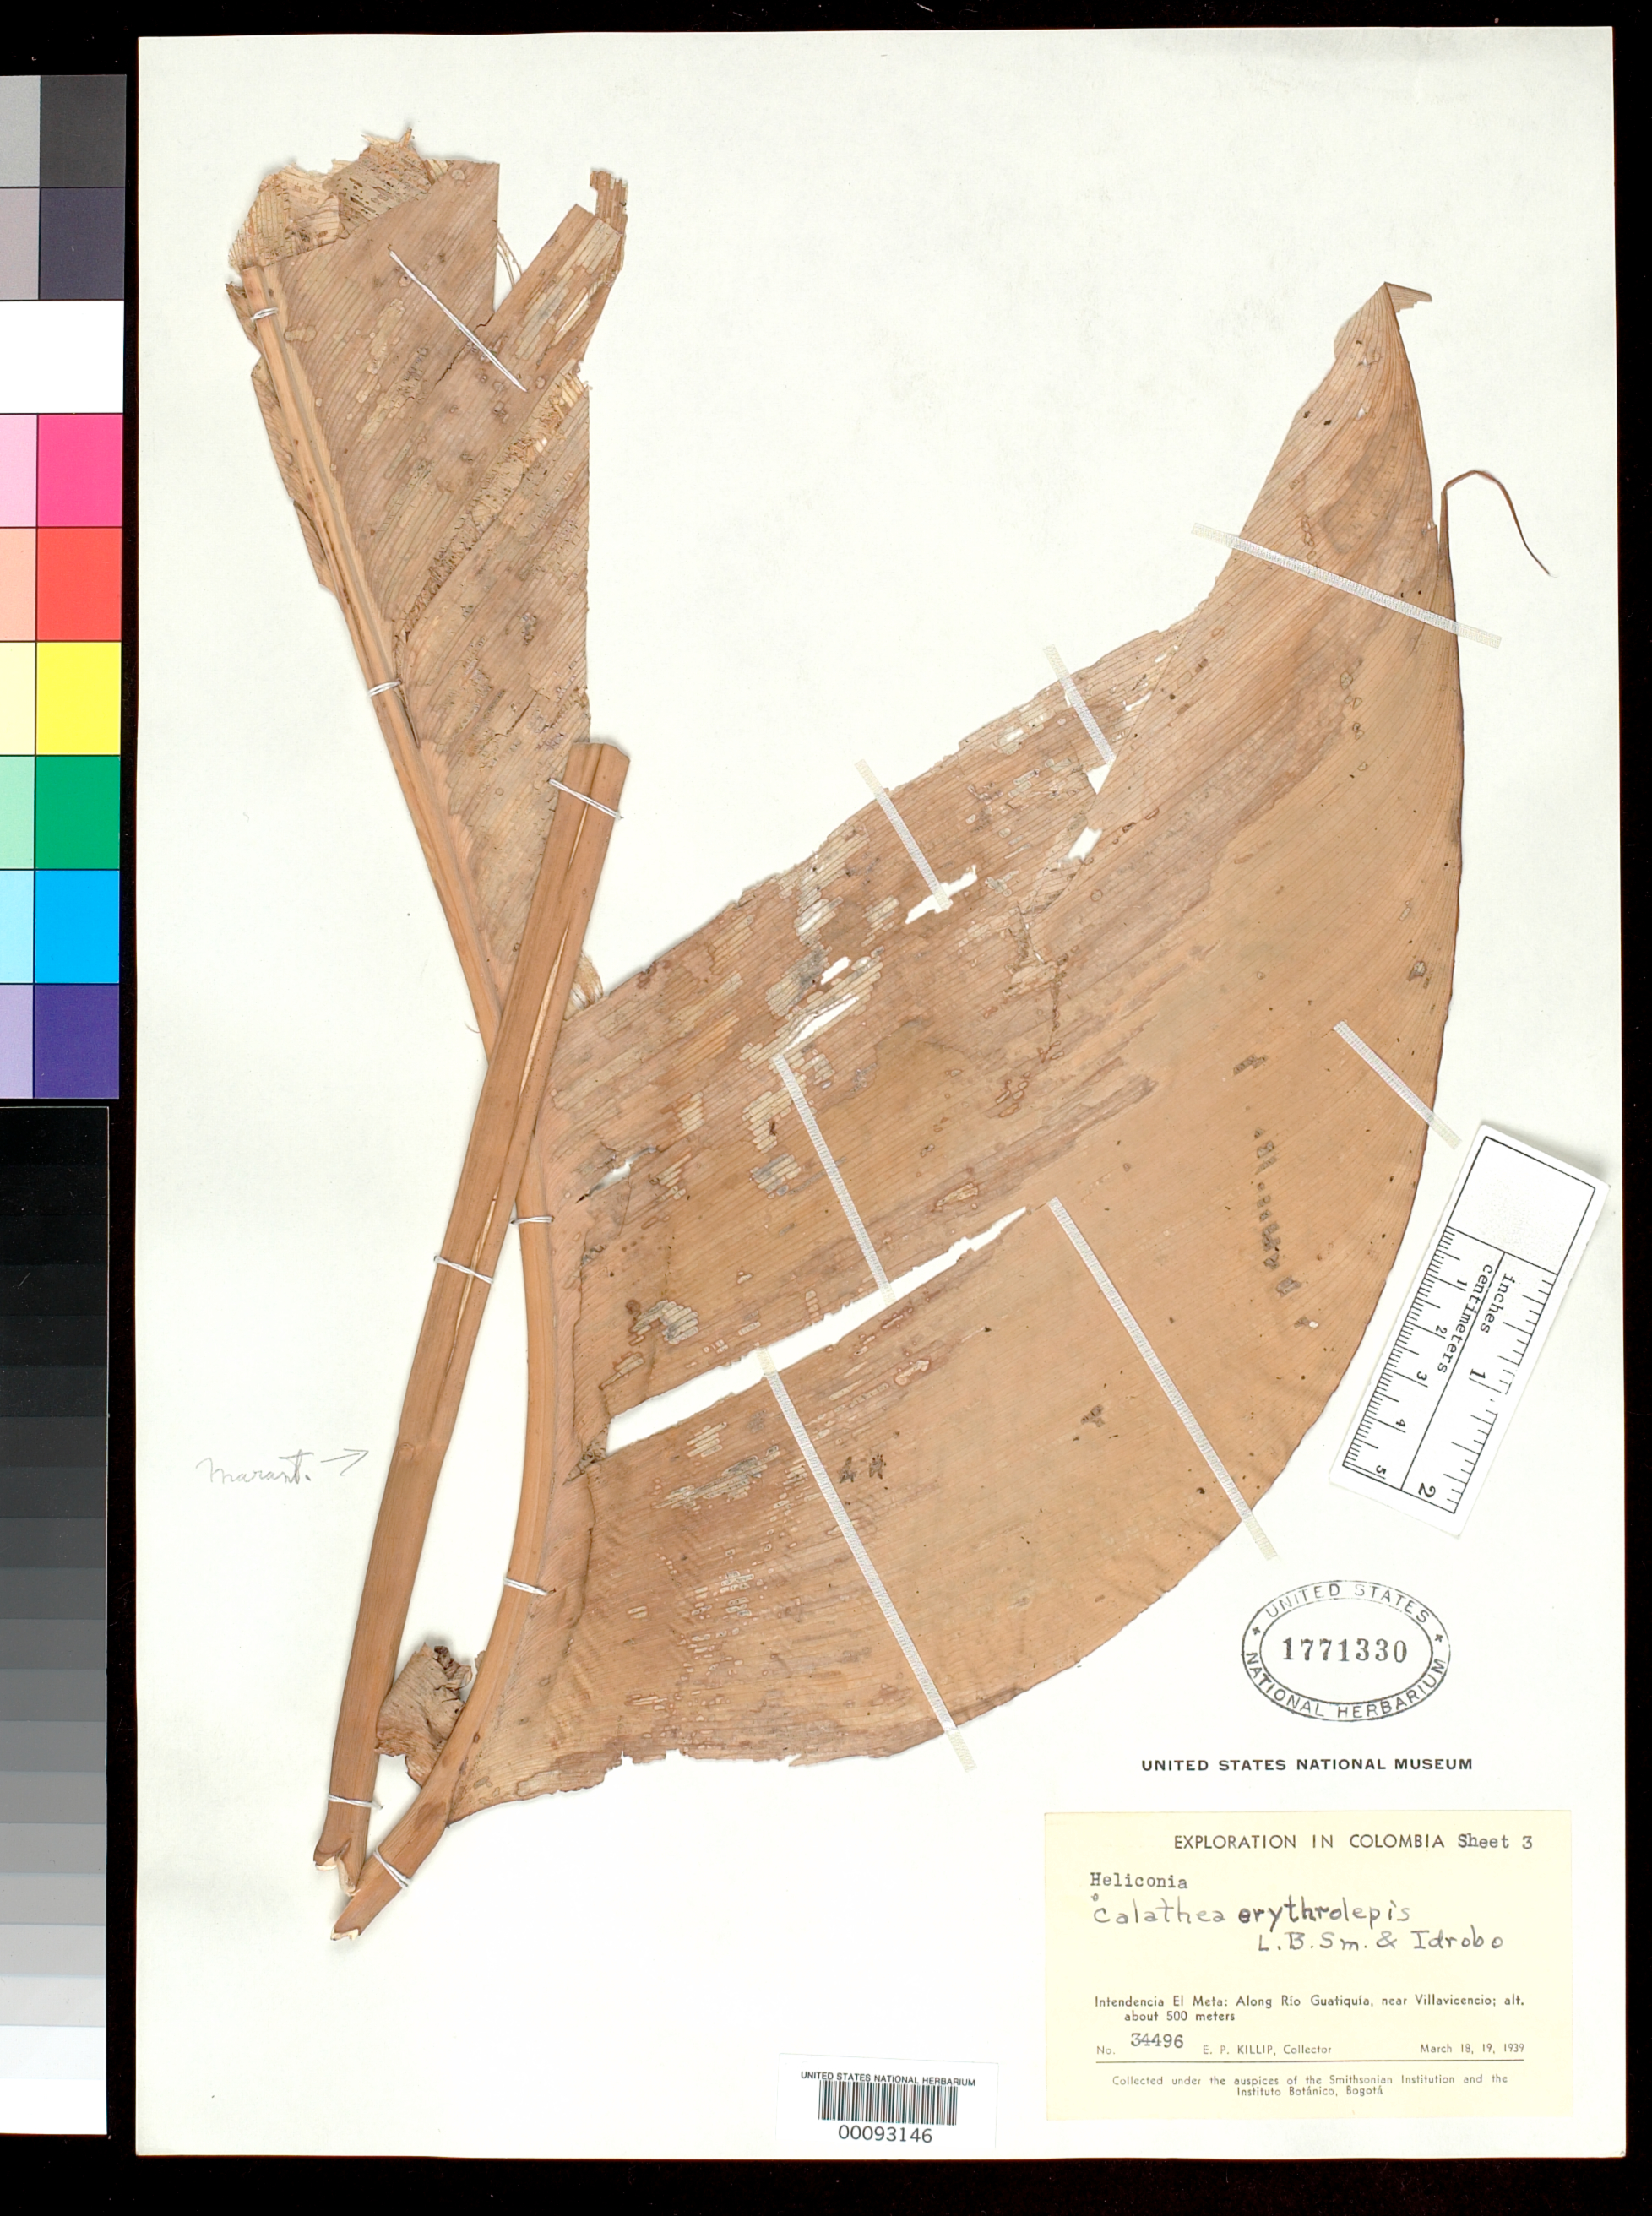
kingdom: Plantae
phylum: Tracheophyta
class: Liliopsida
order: Zingiberales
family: Marantaceae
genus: Calathea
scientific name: Calathea erythrolepis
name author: L.B. Sm. & Idrobo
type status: Holotype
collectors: E. P. Killip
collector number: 34496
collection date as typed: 18 Mar 1939 and 19 Mar 1939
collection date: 1939-03-18,1939-03-19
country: Colombia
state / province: Meta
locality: Along Rio Guatiquia, near Villa Vicencia.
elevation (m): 500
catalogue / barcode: US 1771330